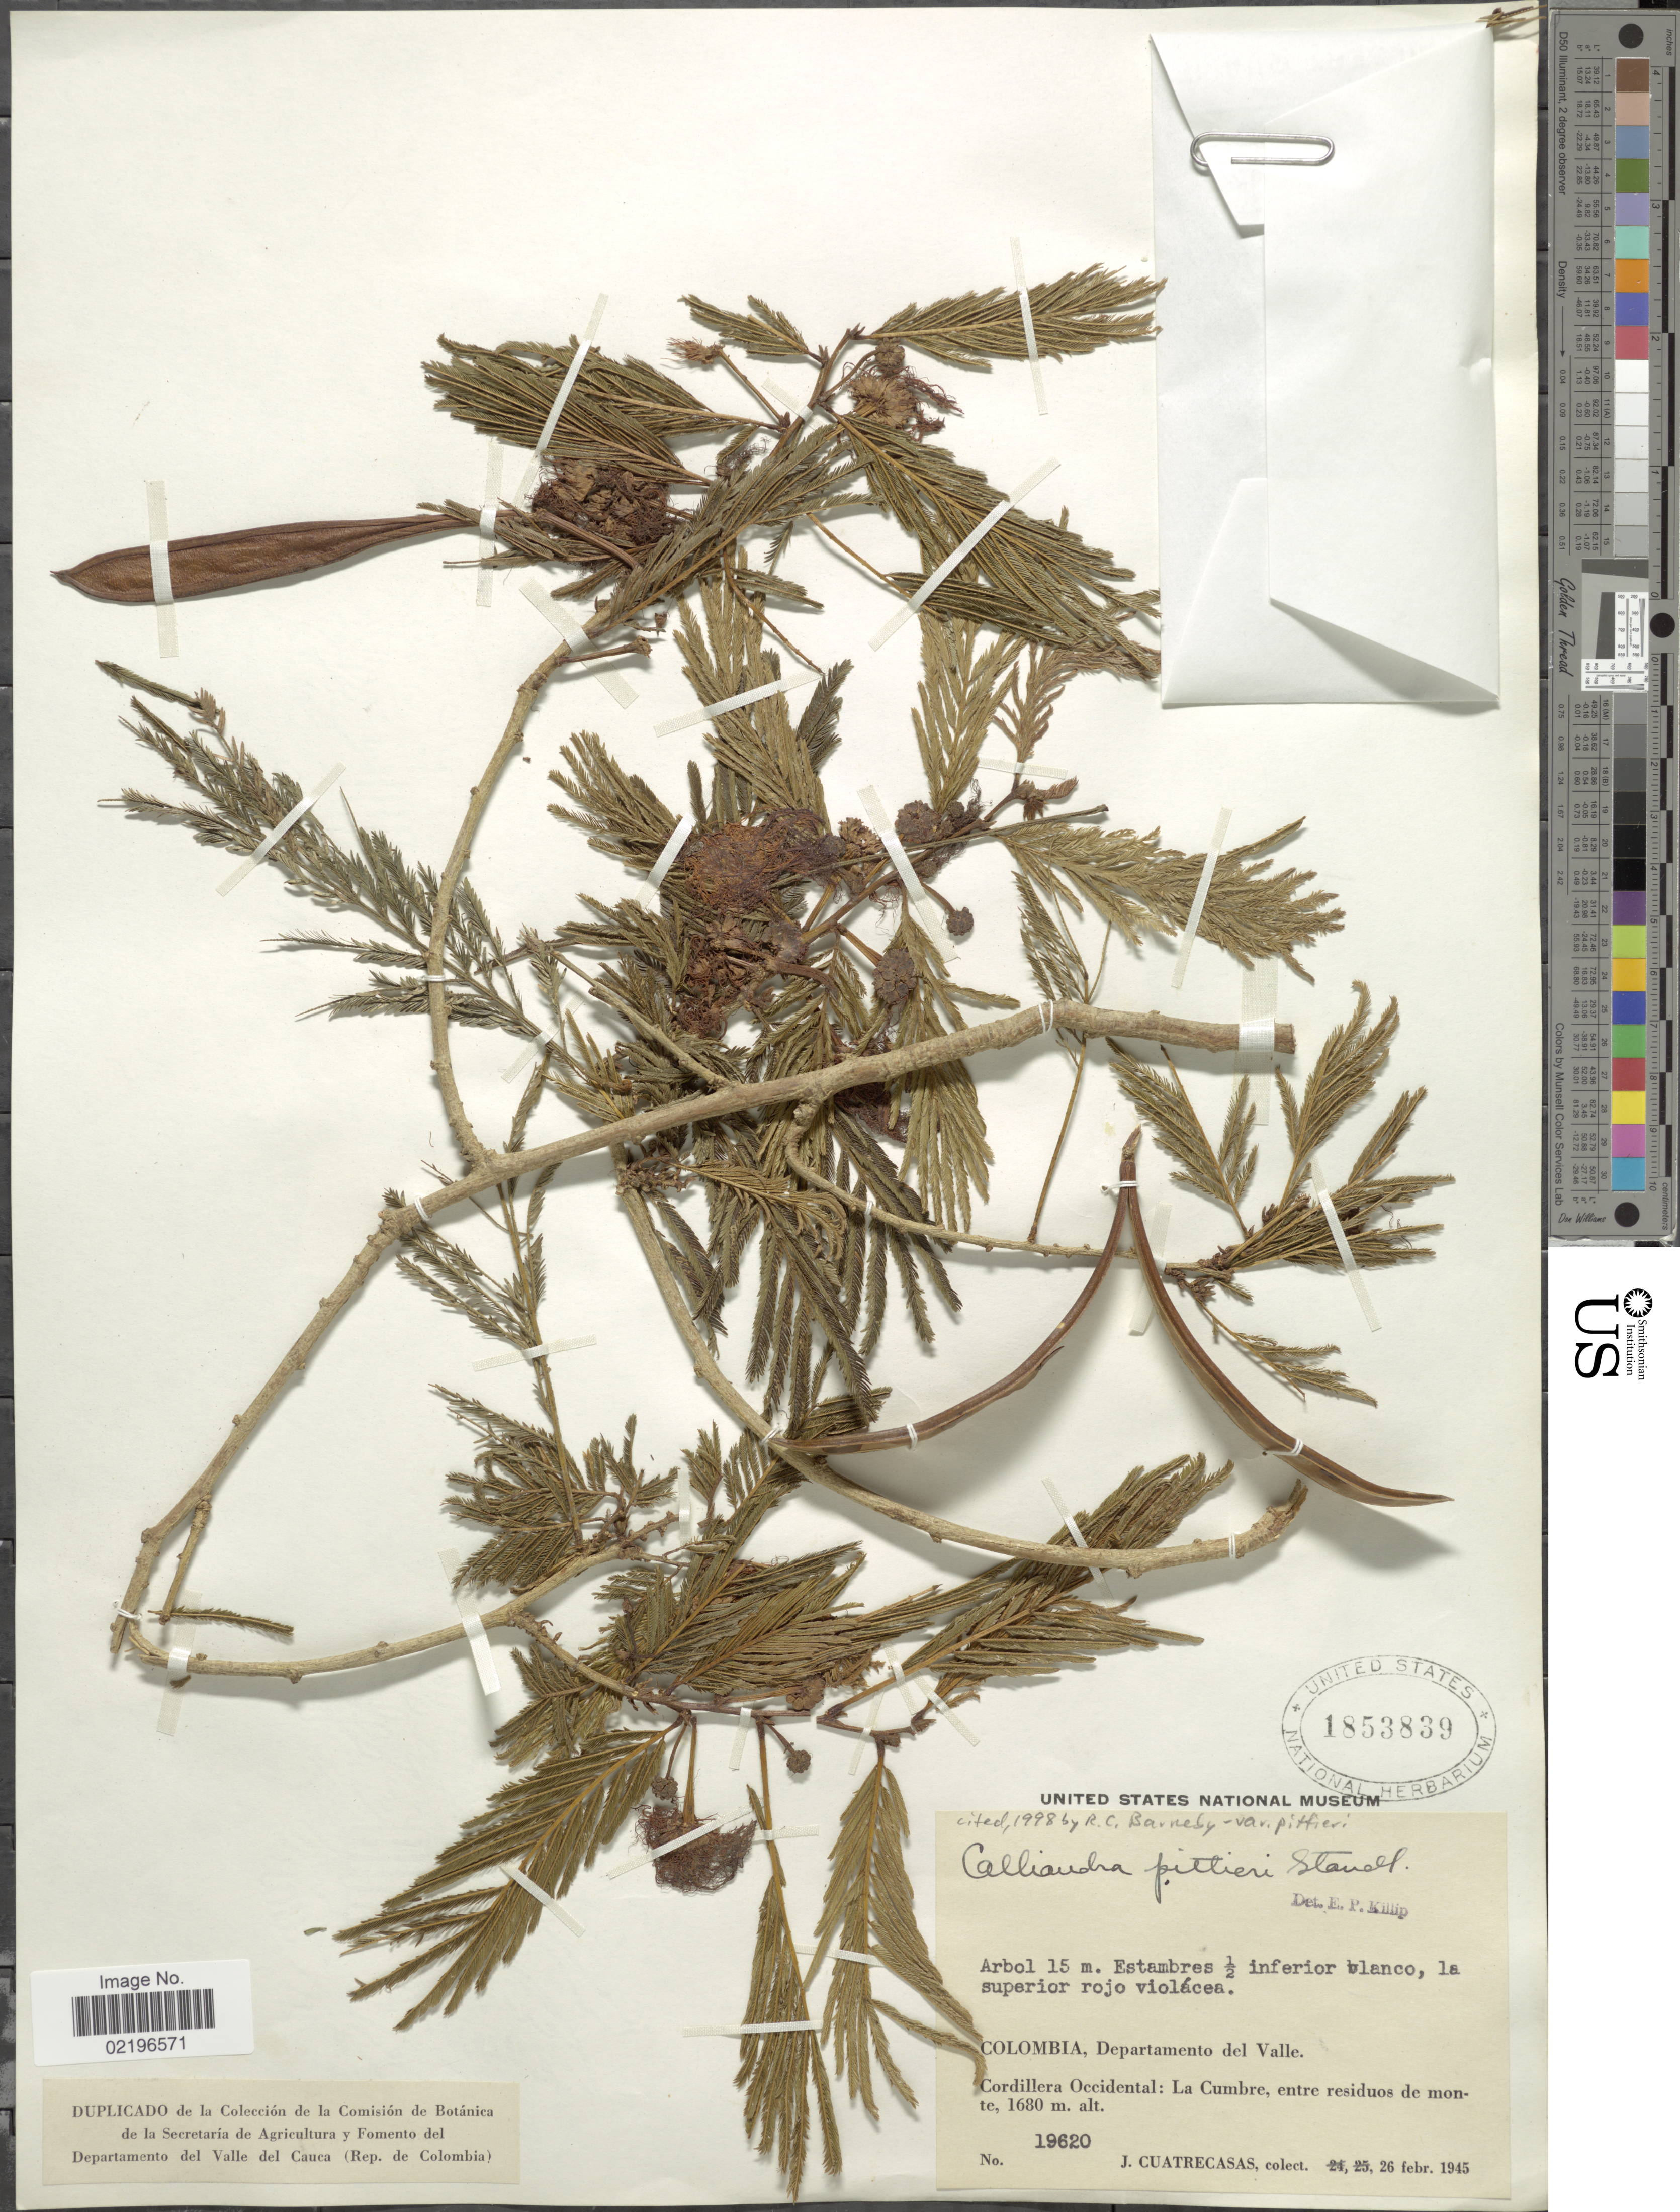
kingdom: Plantae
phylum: Tracheophyta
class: Magnoliopsida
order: Fabales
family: Fabaceae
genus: Calliandra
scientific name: Calliandra pittieri var. pittieri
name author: Standl.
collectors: J. Cuatrecasas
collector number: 19620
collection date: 1945-02-26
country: Colombia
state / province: Valle del Cauca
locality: Departamento del Valle. Cordillera Occidental: La Cumbre, entre residuos de monte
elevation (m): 1680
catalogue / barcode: US 1853839